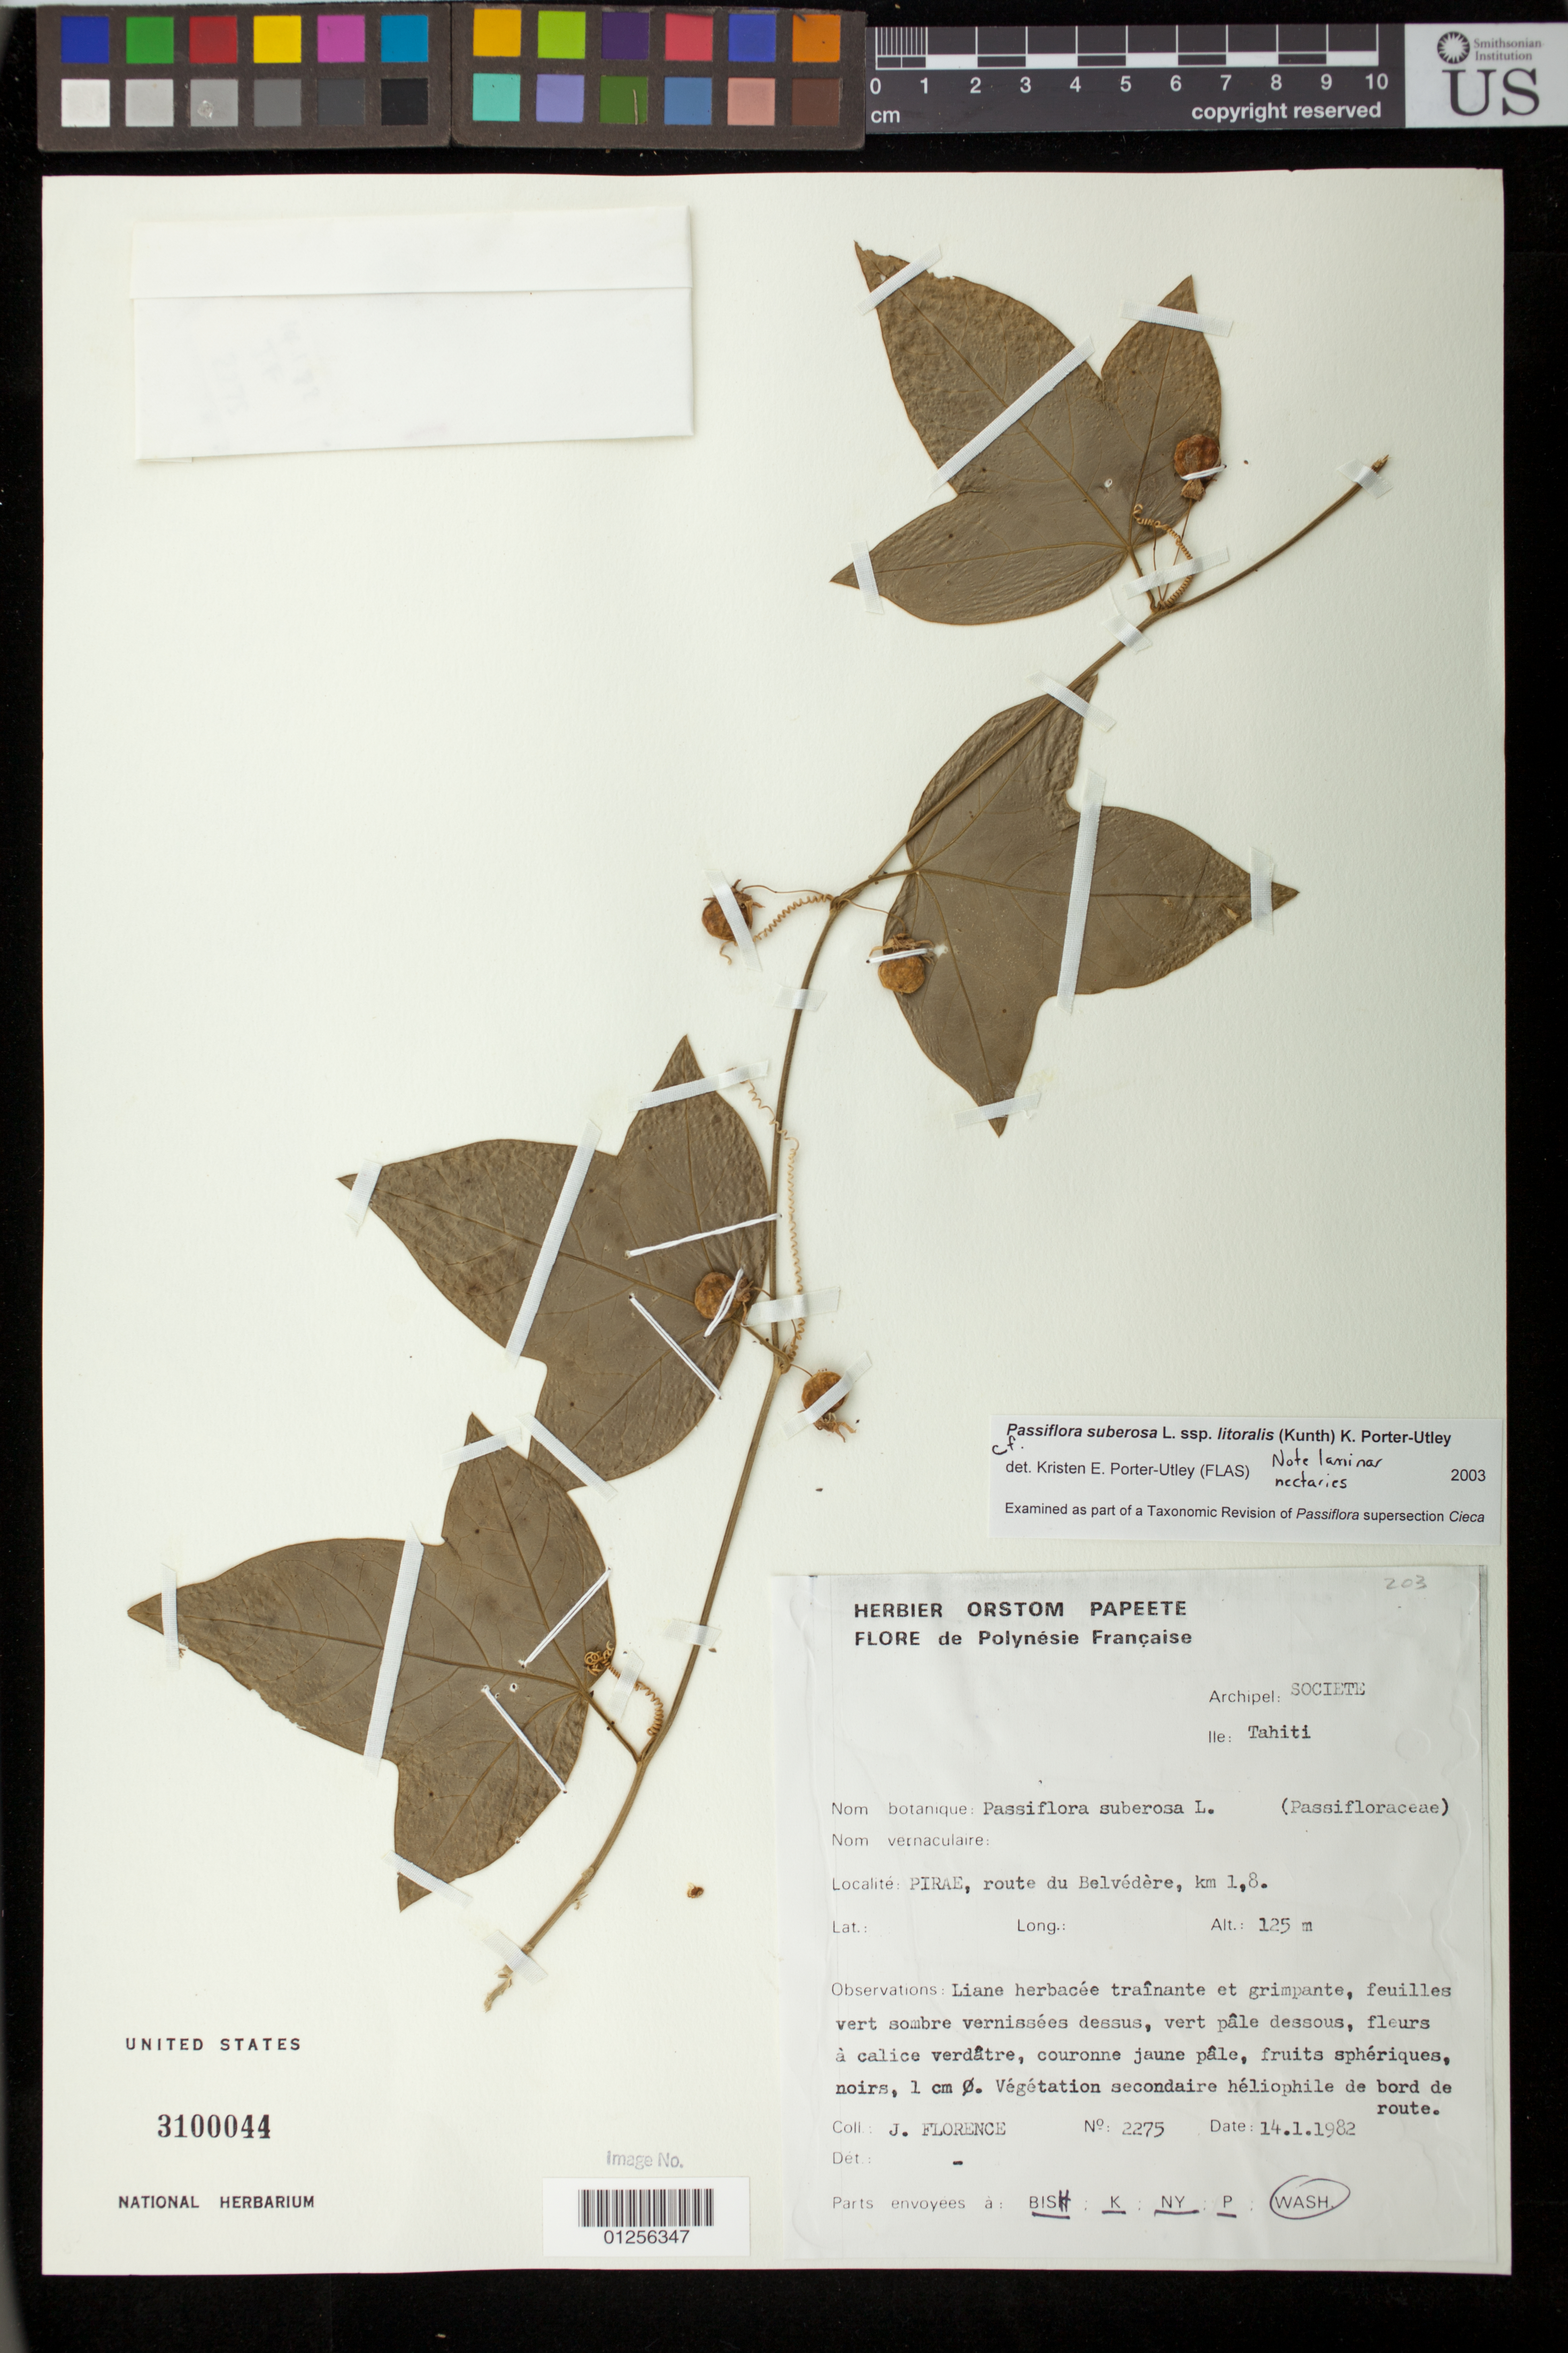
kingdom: Plantae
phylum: Tracheophyta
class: Magnoliopsida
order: Malpighiales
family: Passifloraceae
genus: Passiflora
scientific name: Passiflora suberosa subsp. litoralis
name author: (Kunth) Port.-Utl. et al.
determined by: Porter-Utley, Kristen E.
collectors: J. Florence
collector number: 2275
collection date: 1982-01-14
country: French Polynesia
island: Tahiti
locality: Pirae, Route du Belvédère, km 1.8.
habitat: Vegetation secondaire heliophile de bord de route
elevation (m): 125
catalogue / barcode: US 3100044